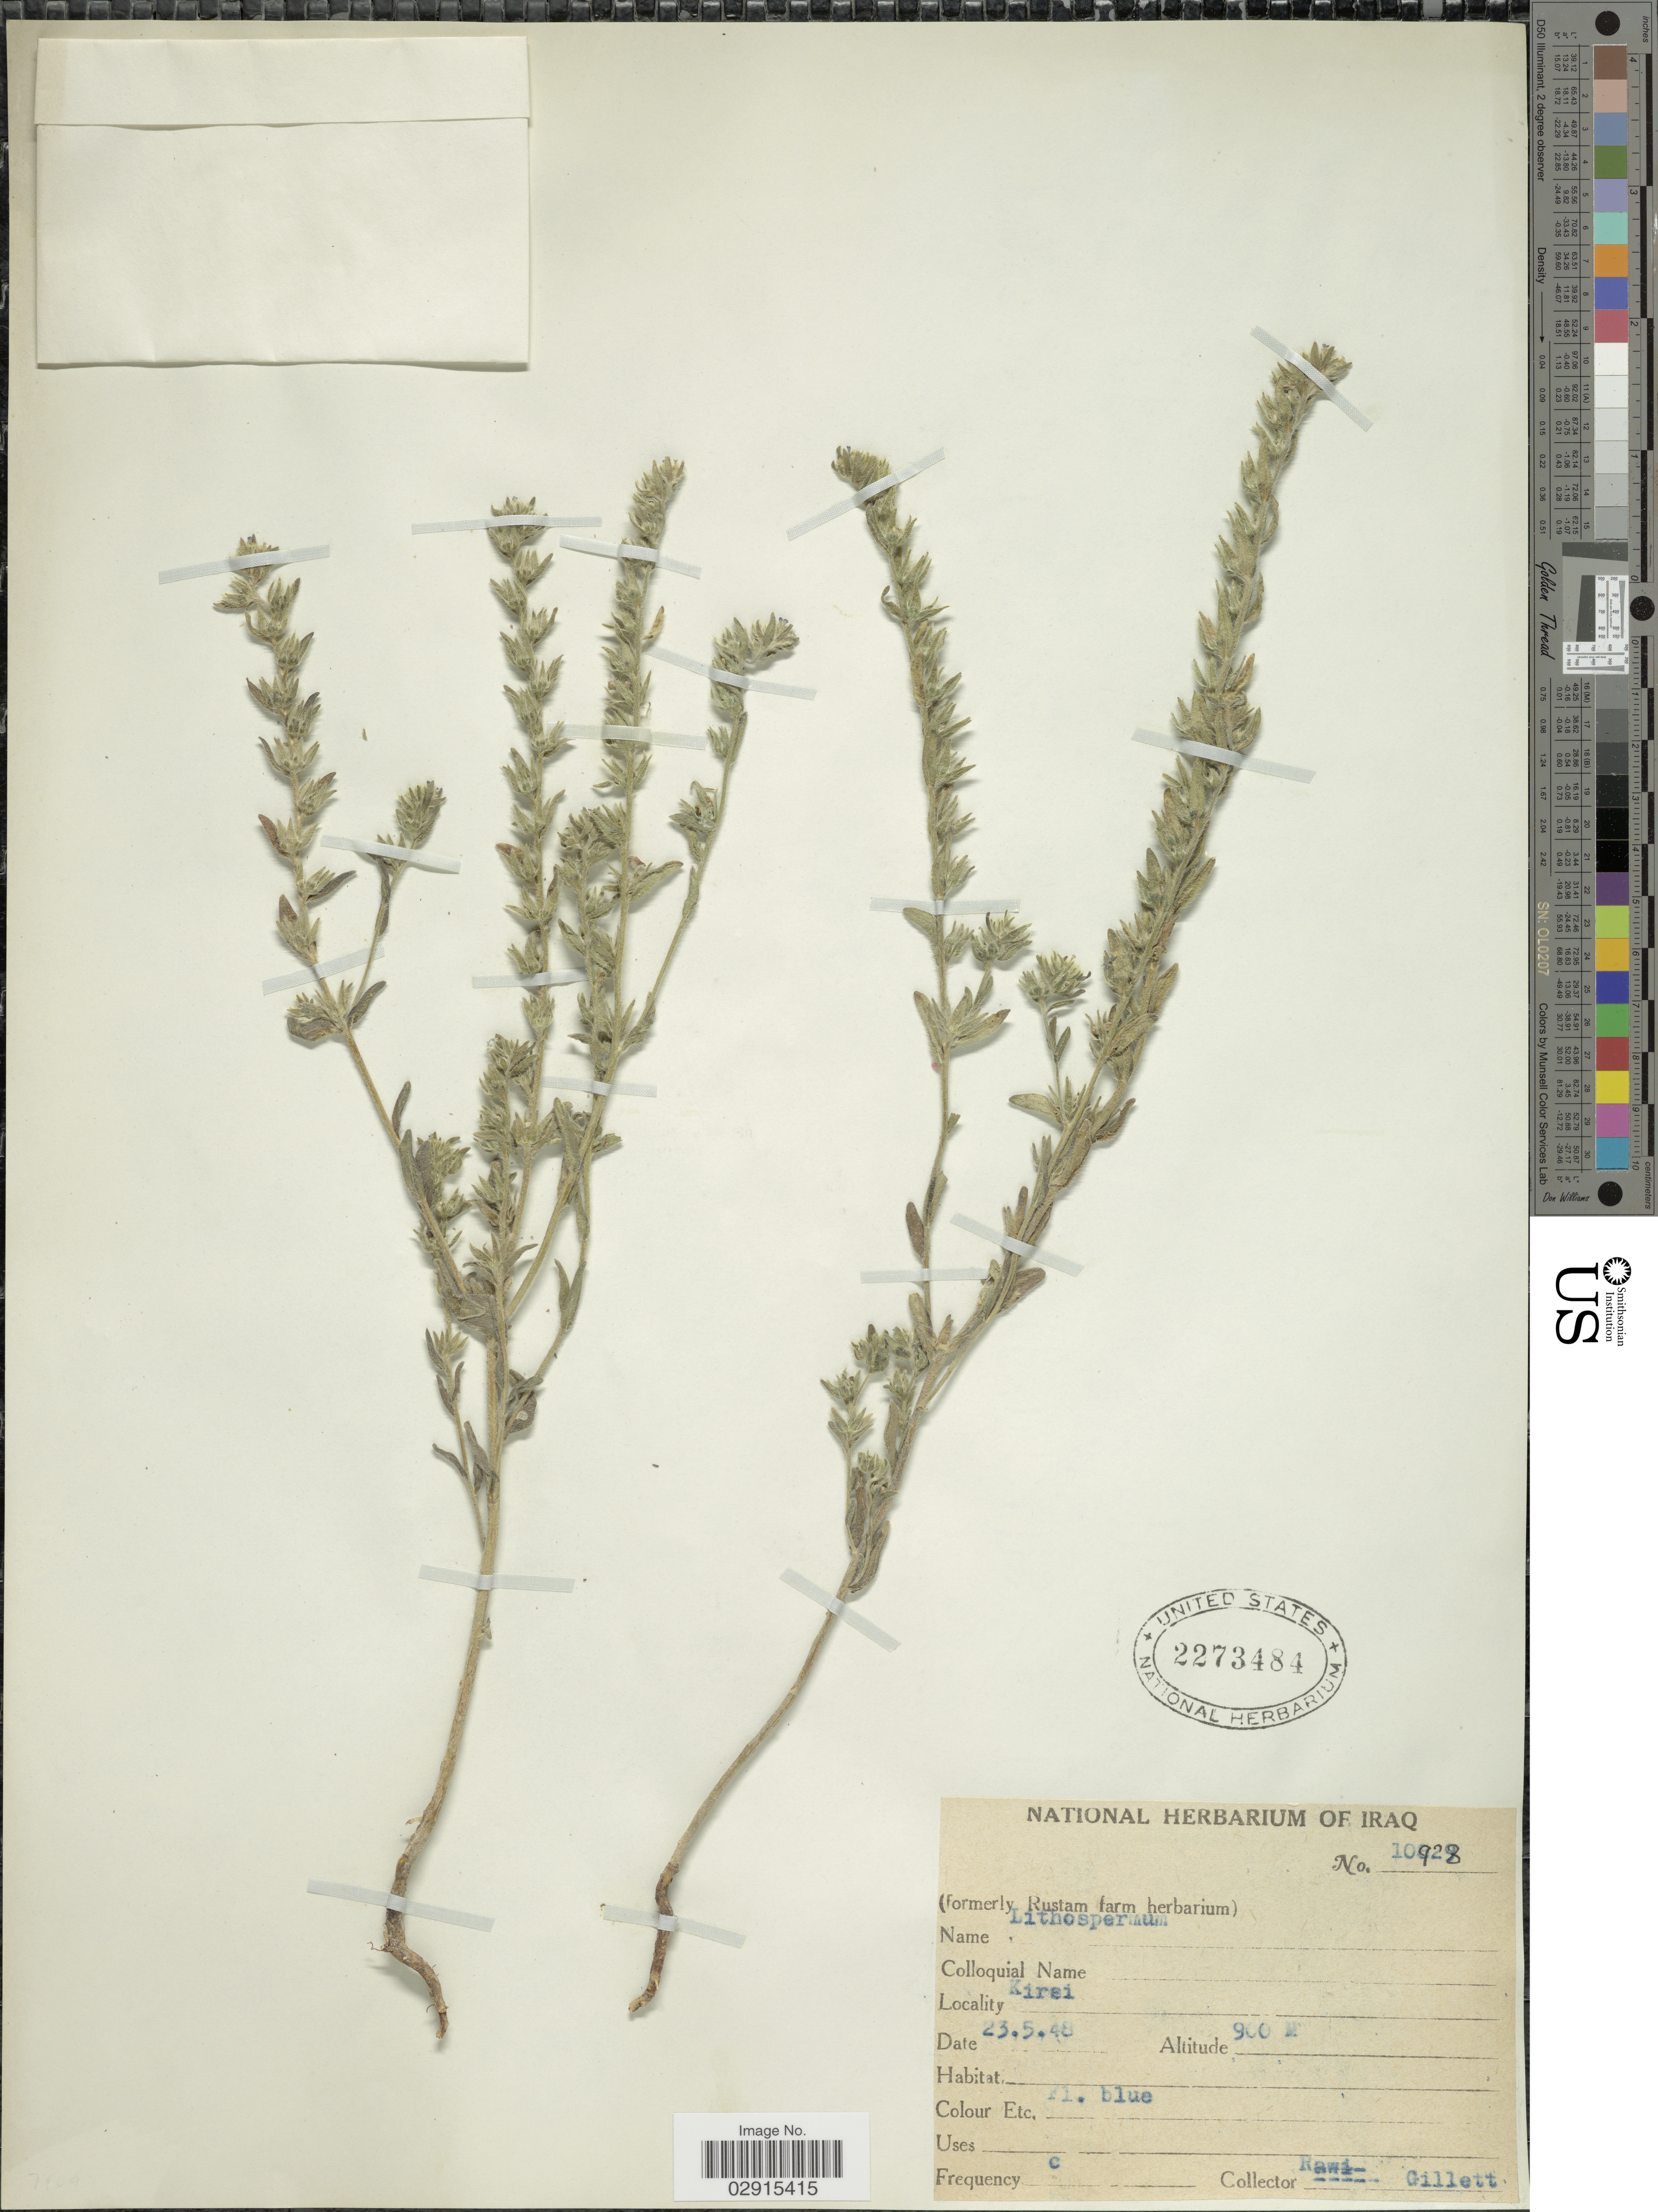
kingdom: Plantae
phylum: Tracheophyta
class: Magnoliopsida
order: Boraginales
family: Boraginaceae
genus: Lithospermum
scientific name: Lithospermum sp.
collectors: -. Rawi & Gillett, --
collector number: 10928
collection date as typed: Transcribed d/m/y: 23/5/48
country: Iraq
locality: Kirei. Iraq.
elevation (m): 900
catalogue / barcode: US 2273484